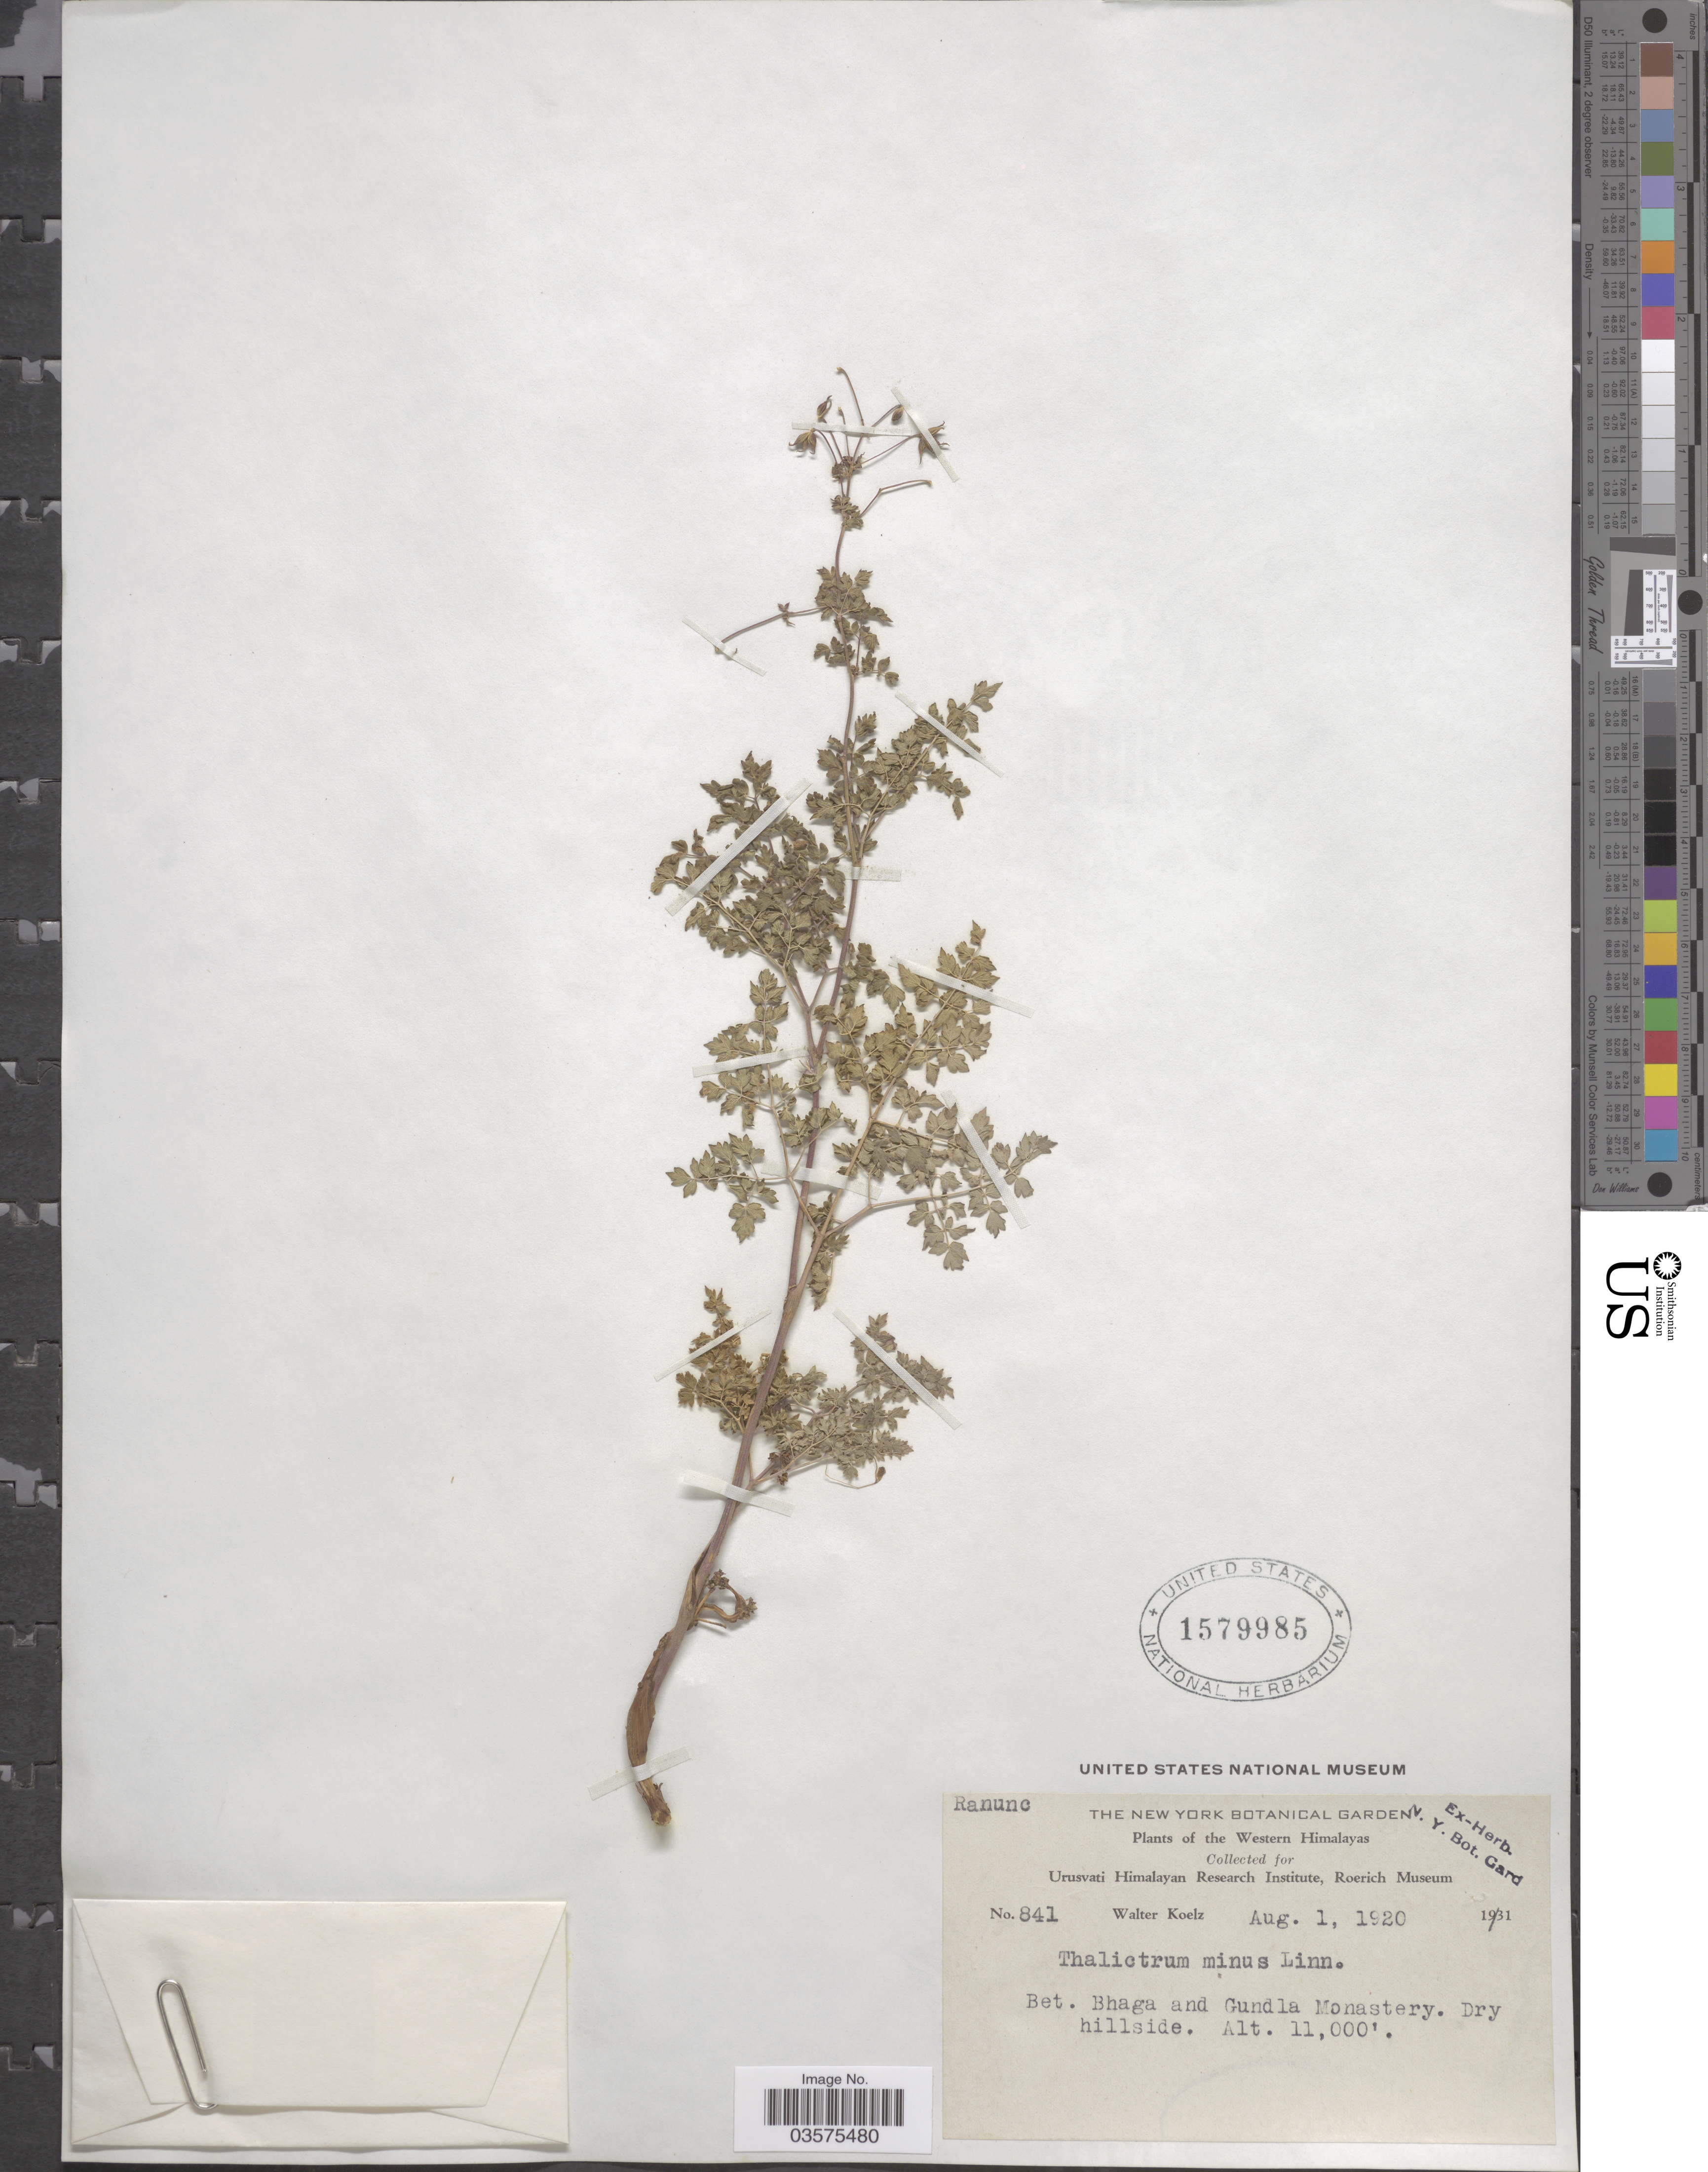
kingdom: Plantae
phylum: Tracheophyta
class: Magnoliopsida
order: Ranunculales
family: Ranunculaceae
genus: Thalictrum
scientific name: Thalictrum minus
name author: L.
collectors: W. N. Koelz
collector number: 841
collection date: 1920-08-01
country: India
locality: Western Himalayas. Bet. Bhaga and Gundla Monastery.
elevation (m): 3353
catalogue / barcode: US 1579985